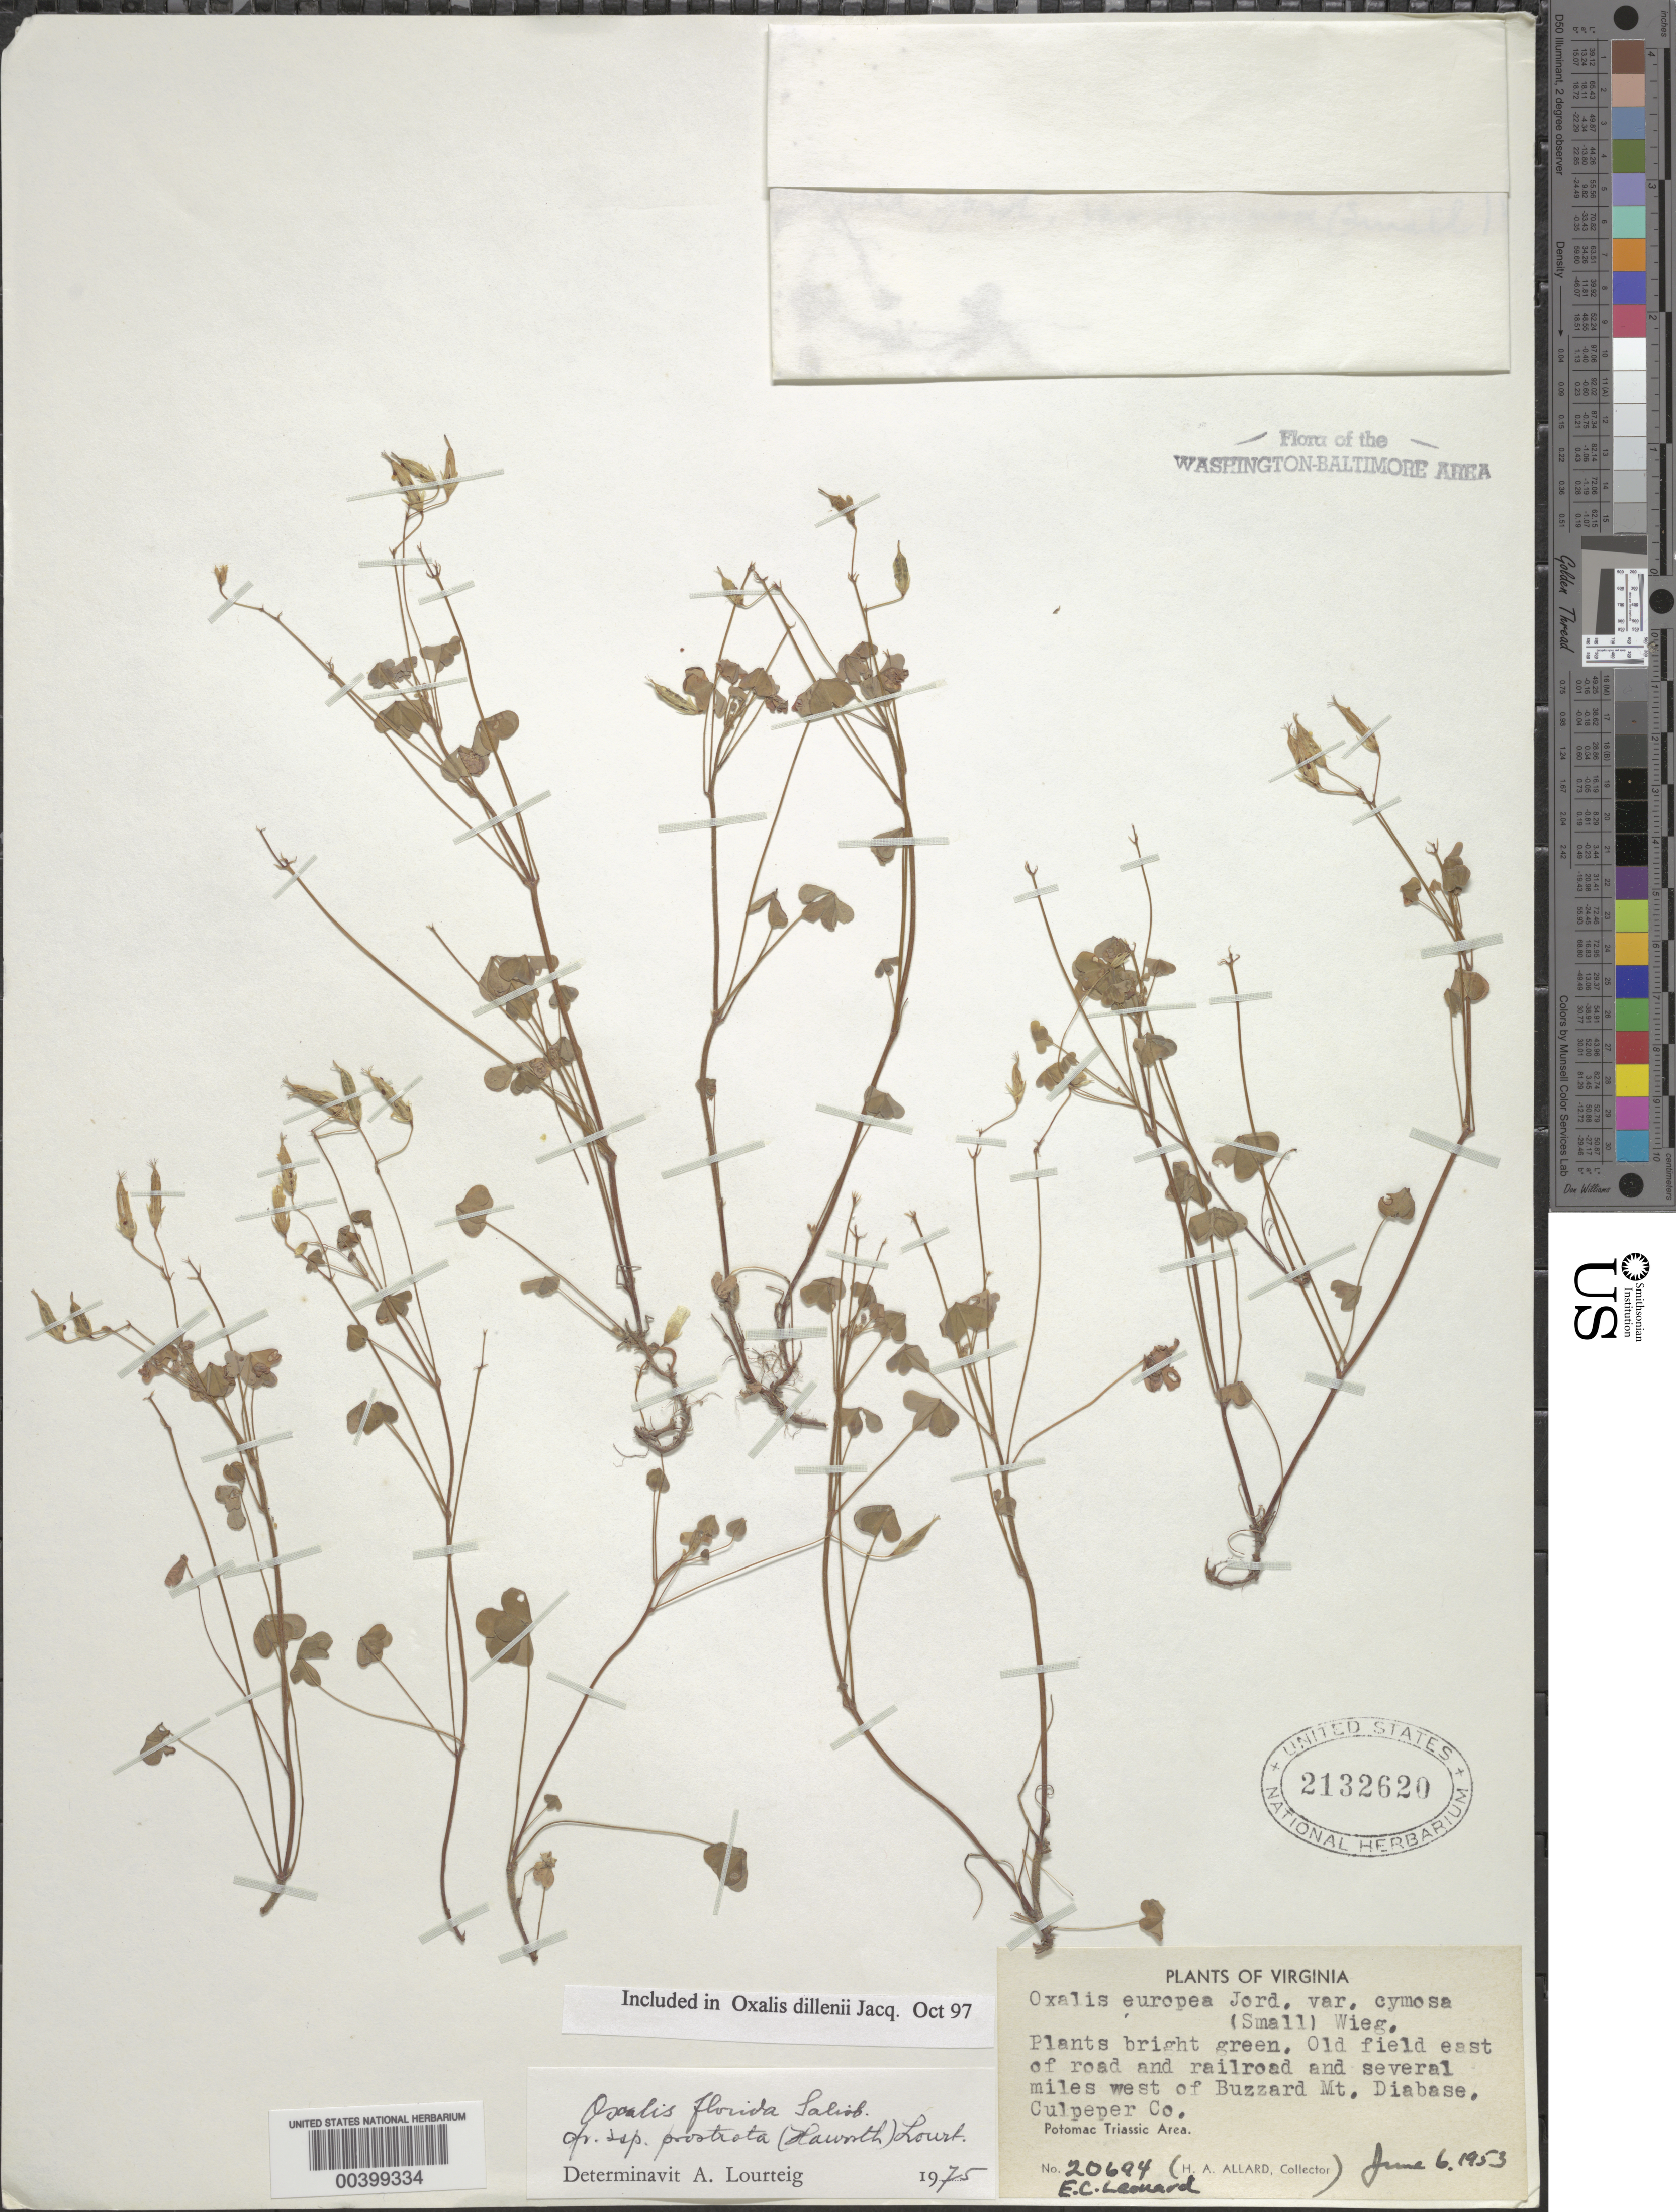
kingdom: Plantae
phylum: Tracheophyta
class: Magnoliopsida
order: Oxalidales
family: Oxalidaceae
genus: Oxalis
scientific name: Oxalis dillenii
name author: Jacq.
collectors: E. C. Leonard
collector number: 20684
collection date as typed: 06 Jun 1953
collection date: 1953-06-06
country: United States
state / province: Virginia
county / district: Culpeper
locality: West of Buzzard Mountain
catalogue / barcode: US 2132620